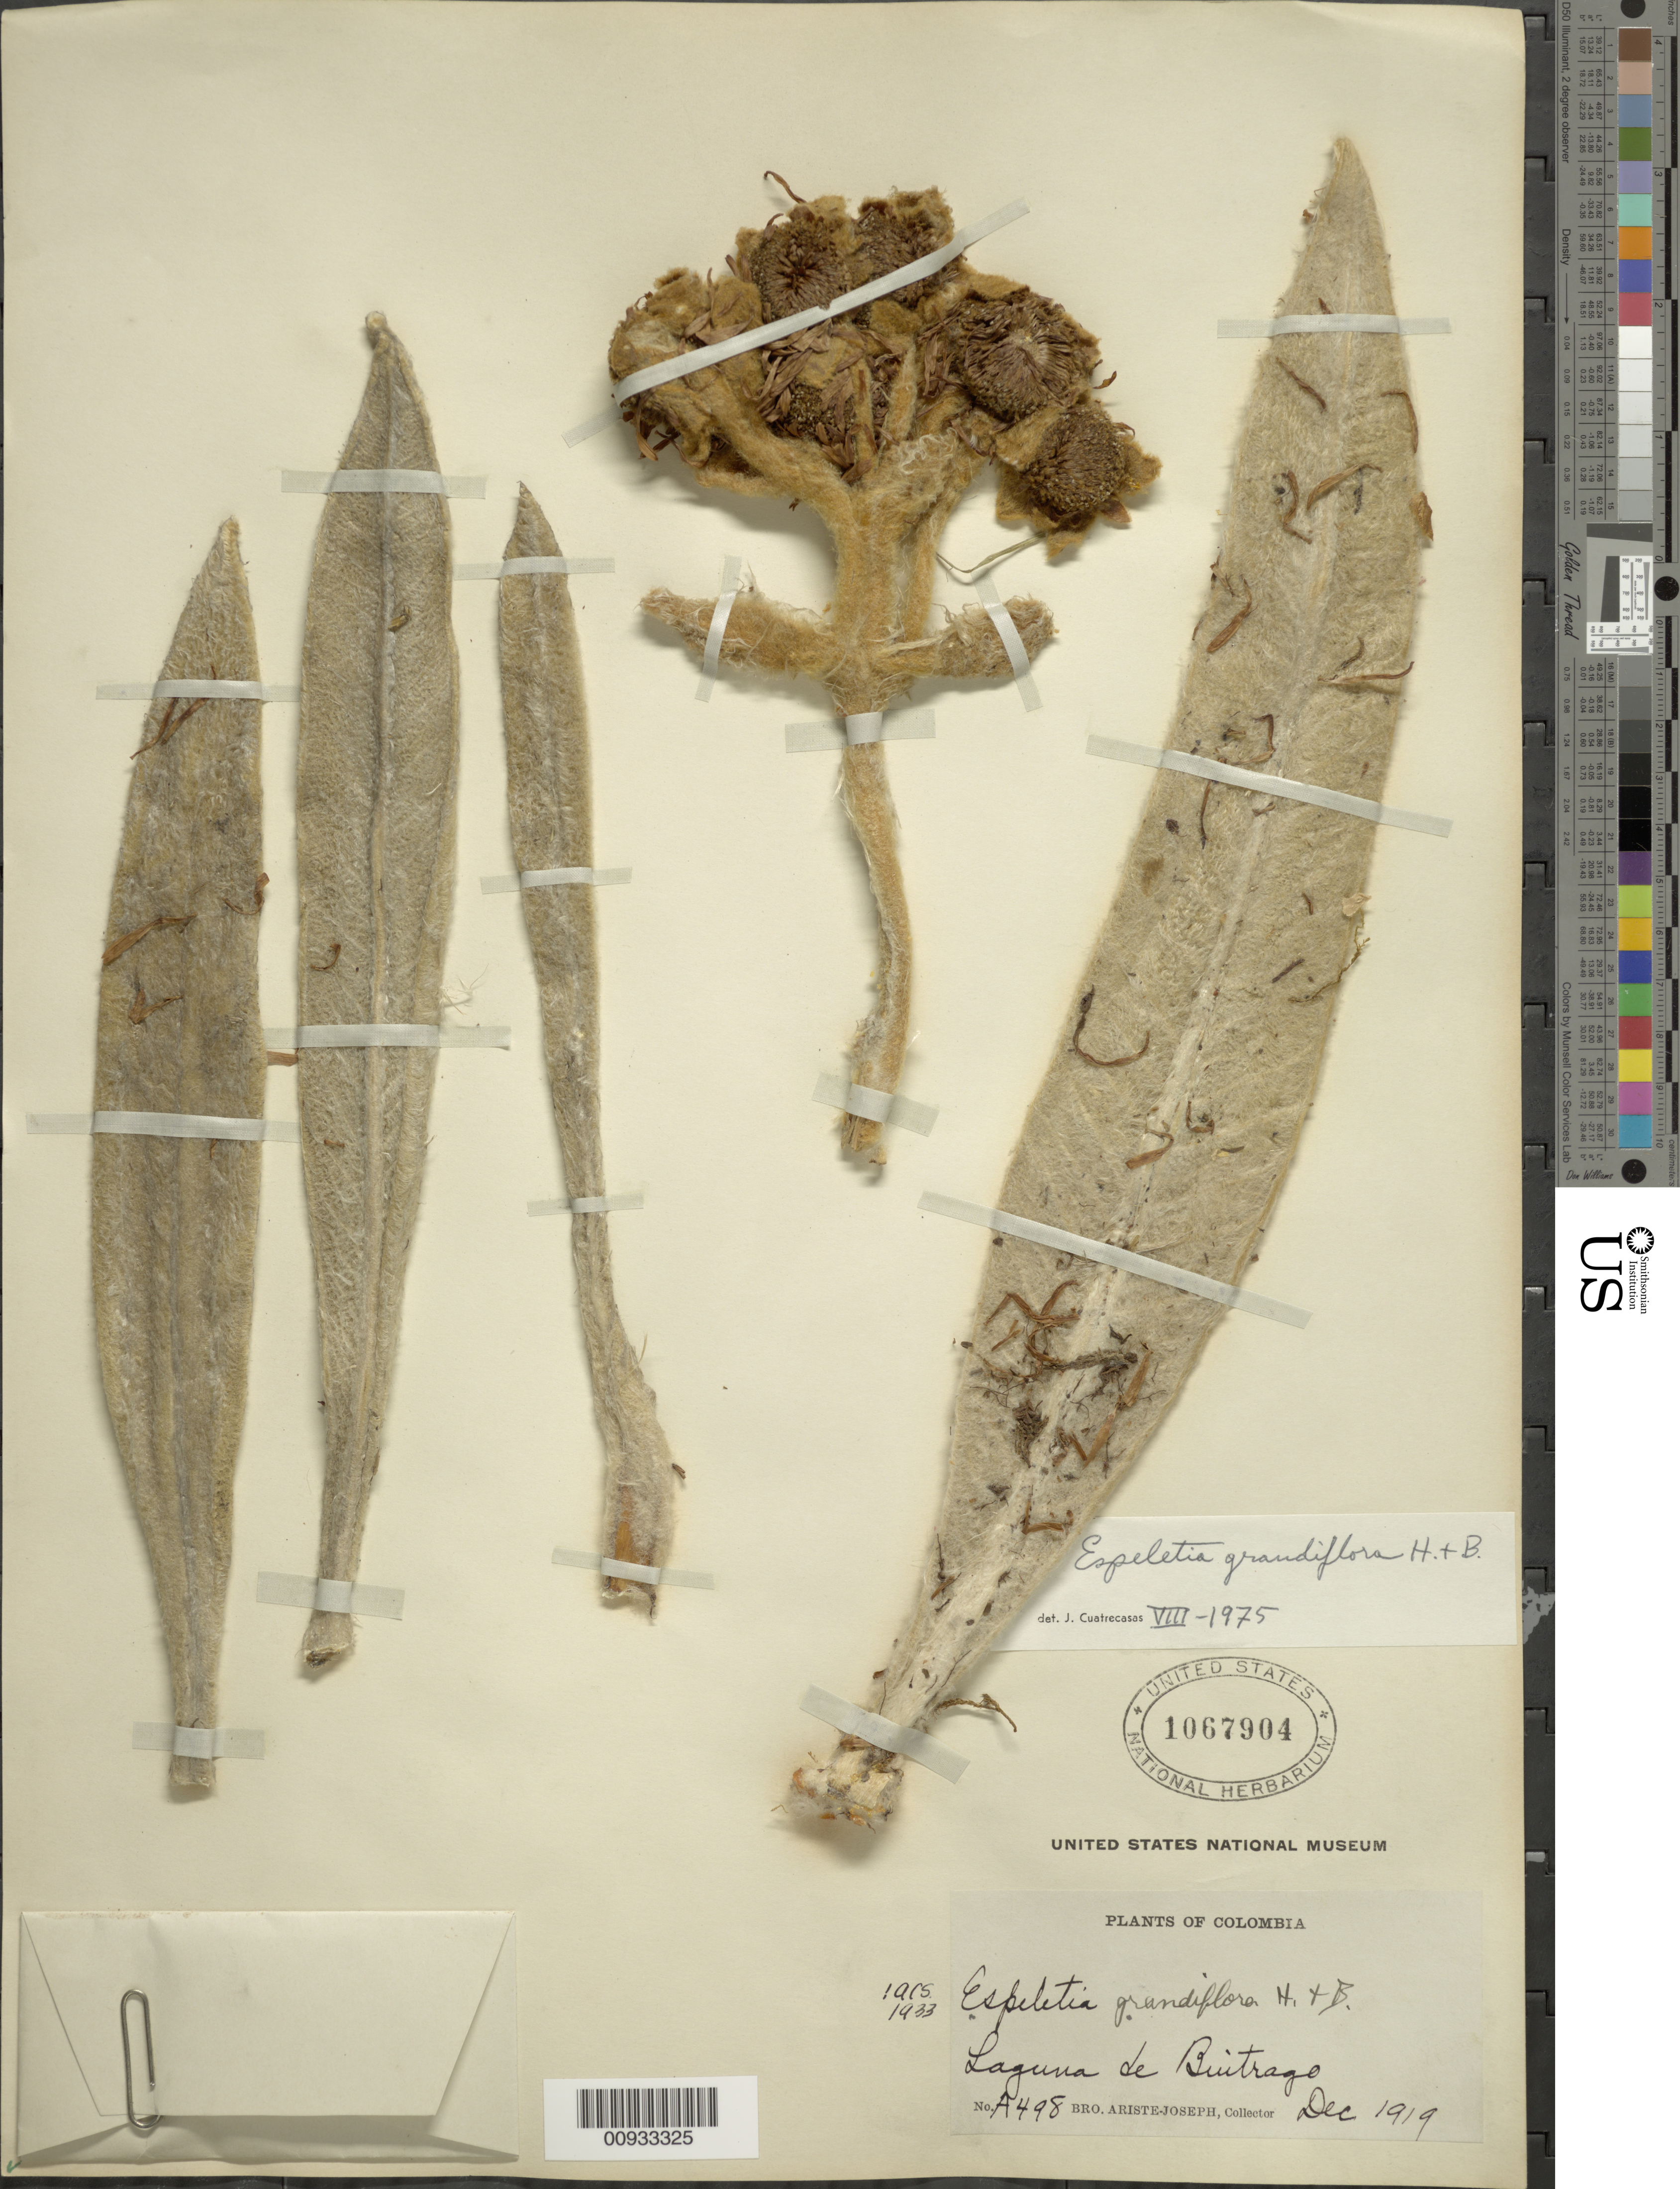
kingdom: Plantae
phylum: Tracheophyta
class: Magnoliopsida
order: Asterales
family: Asteraceae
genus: Espeletia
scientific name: Espeletia grandiflora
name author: Humb. & Bonpl.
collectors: Bro. Ariste-Joseph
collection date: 1919-12-01/1919-12-31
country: Colombia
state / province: Cundinamarca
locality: Laguna de Buitrago.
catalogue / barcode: US 1067904